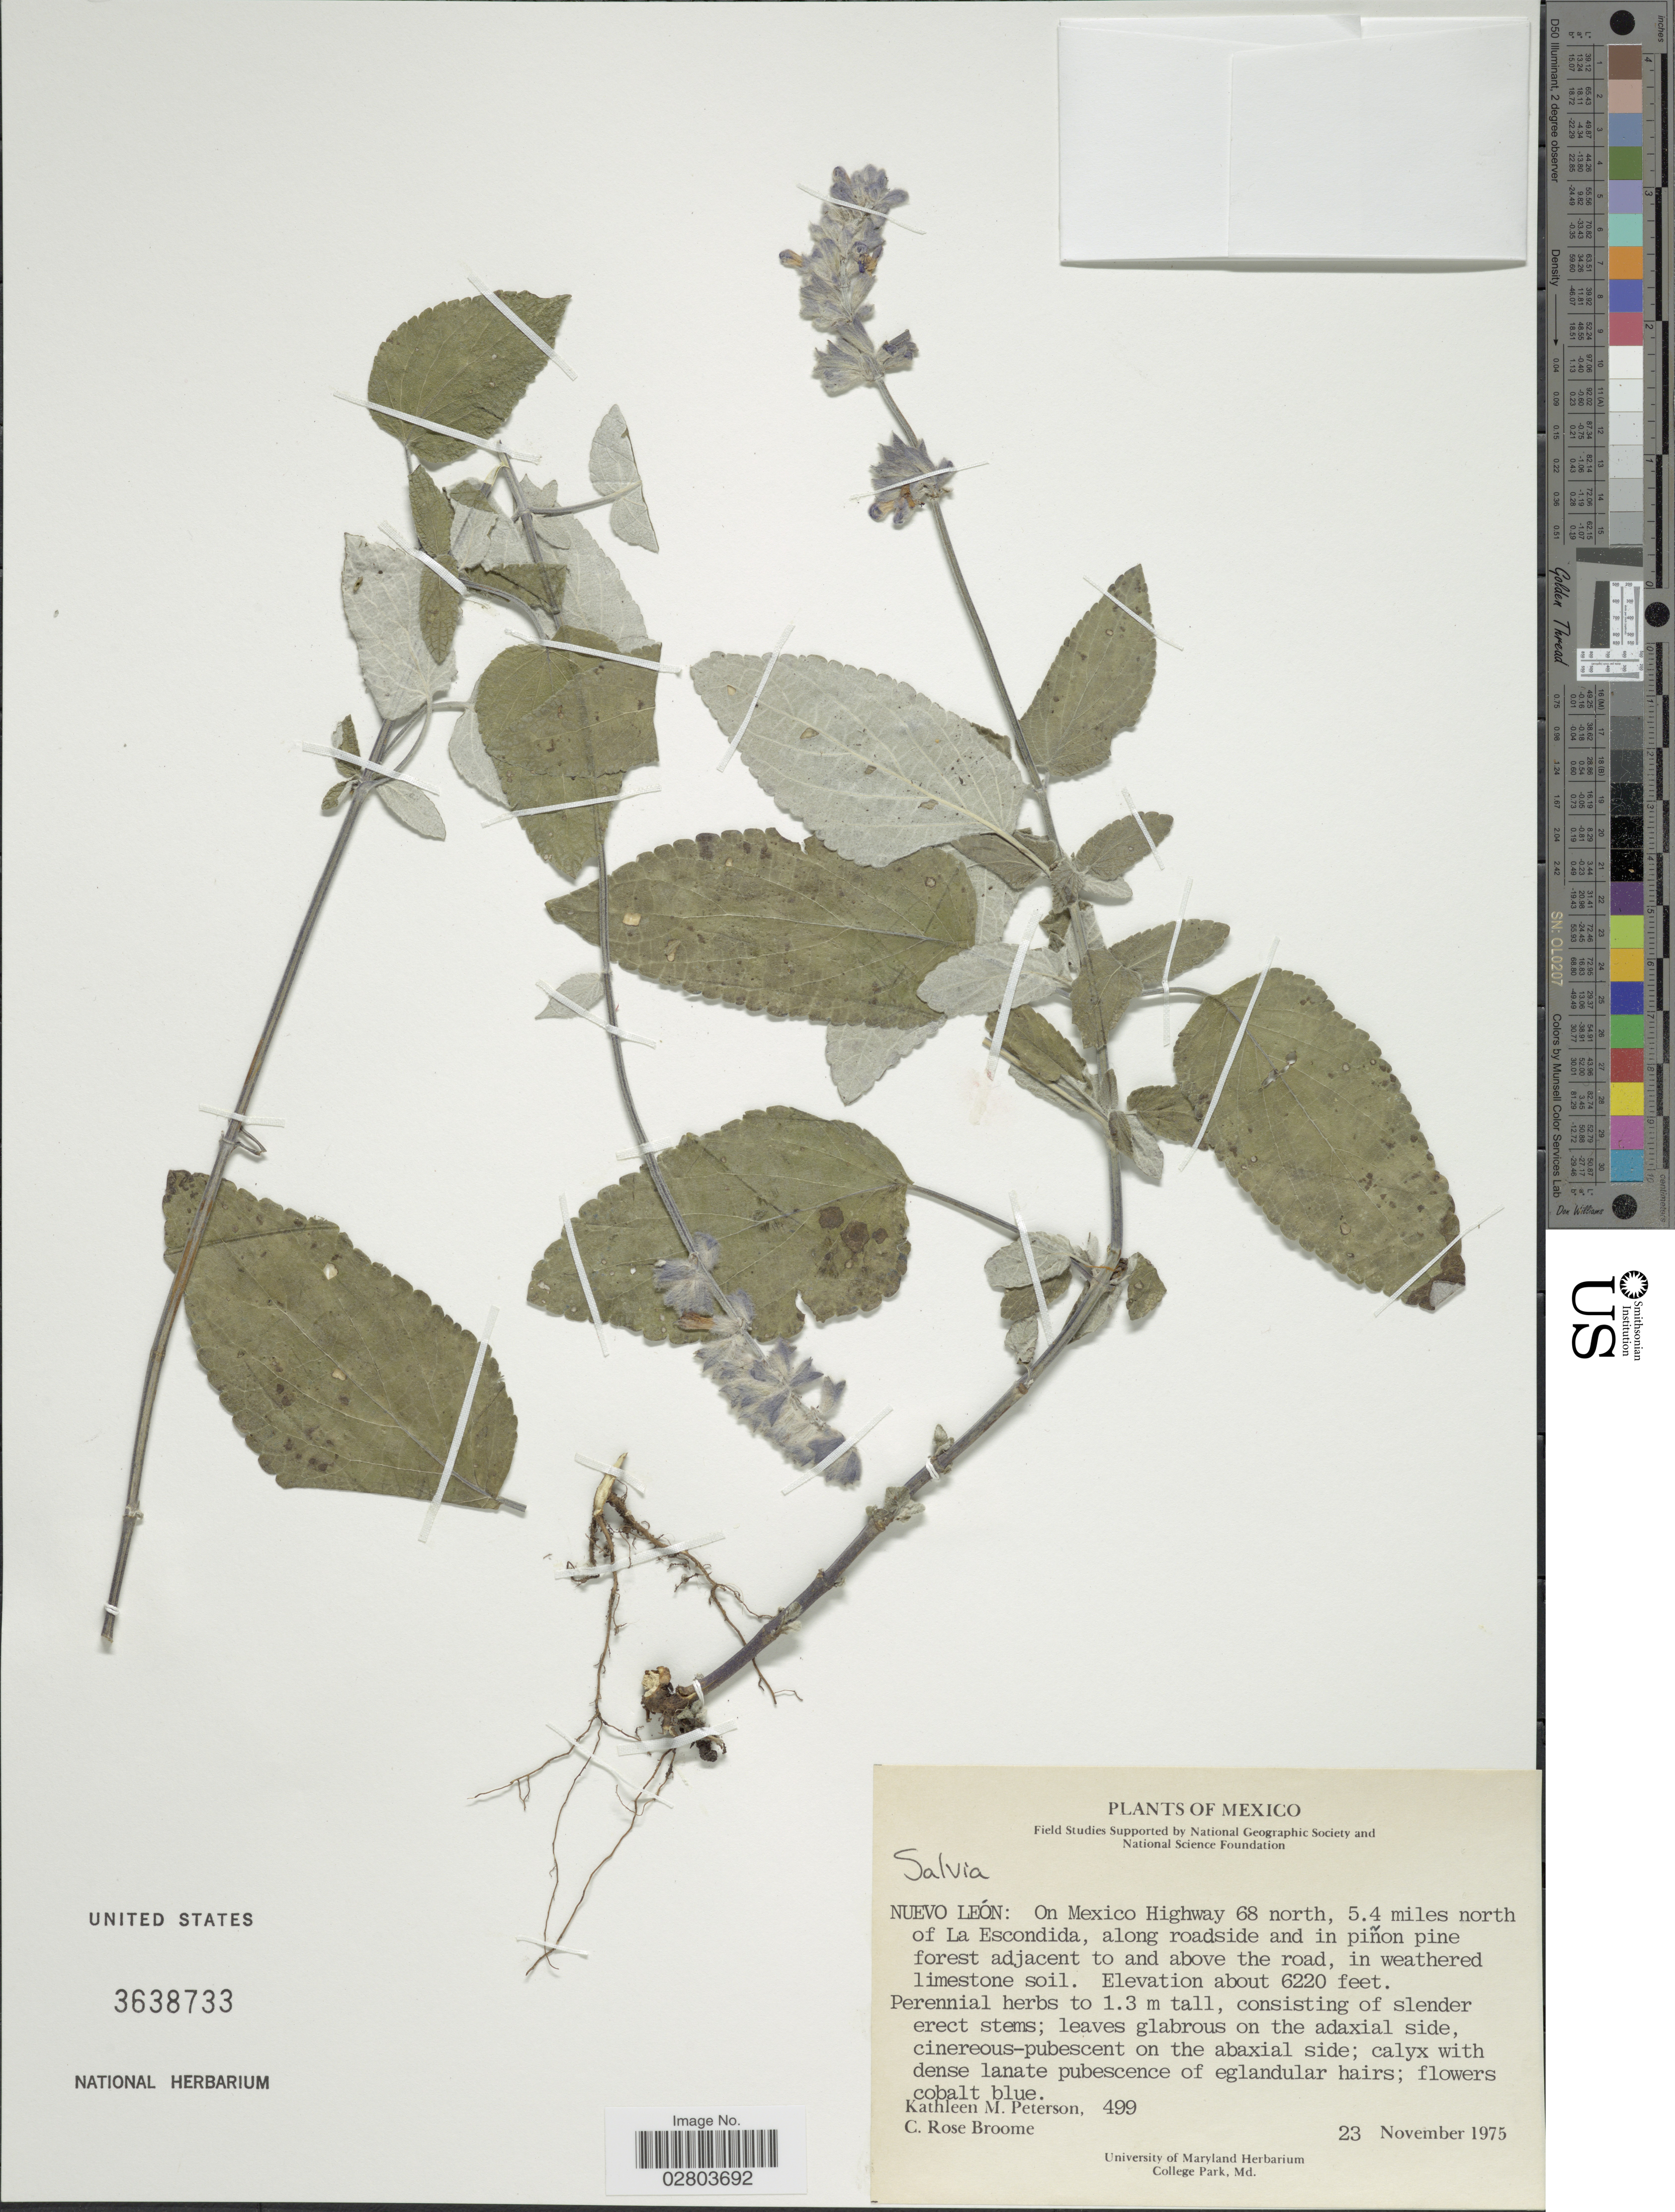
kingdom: Plantae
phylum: Tracheophyta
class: Magnoliopsida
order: Lamiales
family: Lamiaceae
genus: Salvia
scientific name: Salvia sp.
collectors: K. Peterson & C. R. Broome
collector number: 499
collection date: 1975-11-23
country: Mexico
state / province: Nuevo León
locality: Nuevo Léon: On Mexico Highway 68 north, 5.4 miles north of La Escondida, along roadside and in piñon pine forest adjacent to and above the road, in weathered limestone soil.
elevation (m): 1896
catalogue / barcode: US 3638733